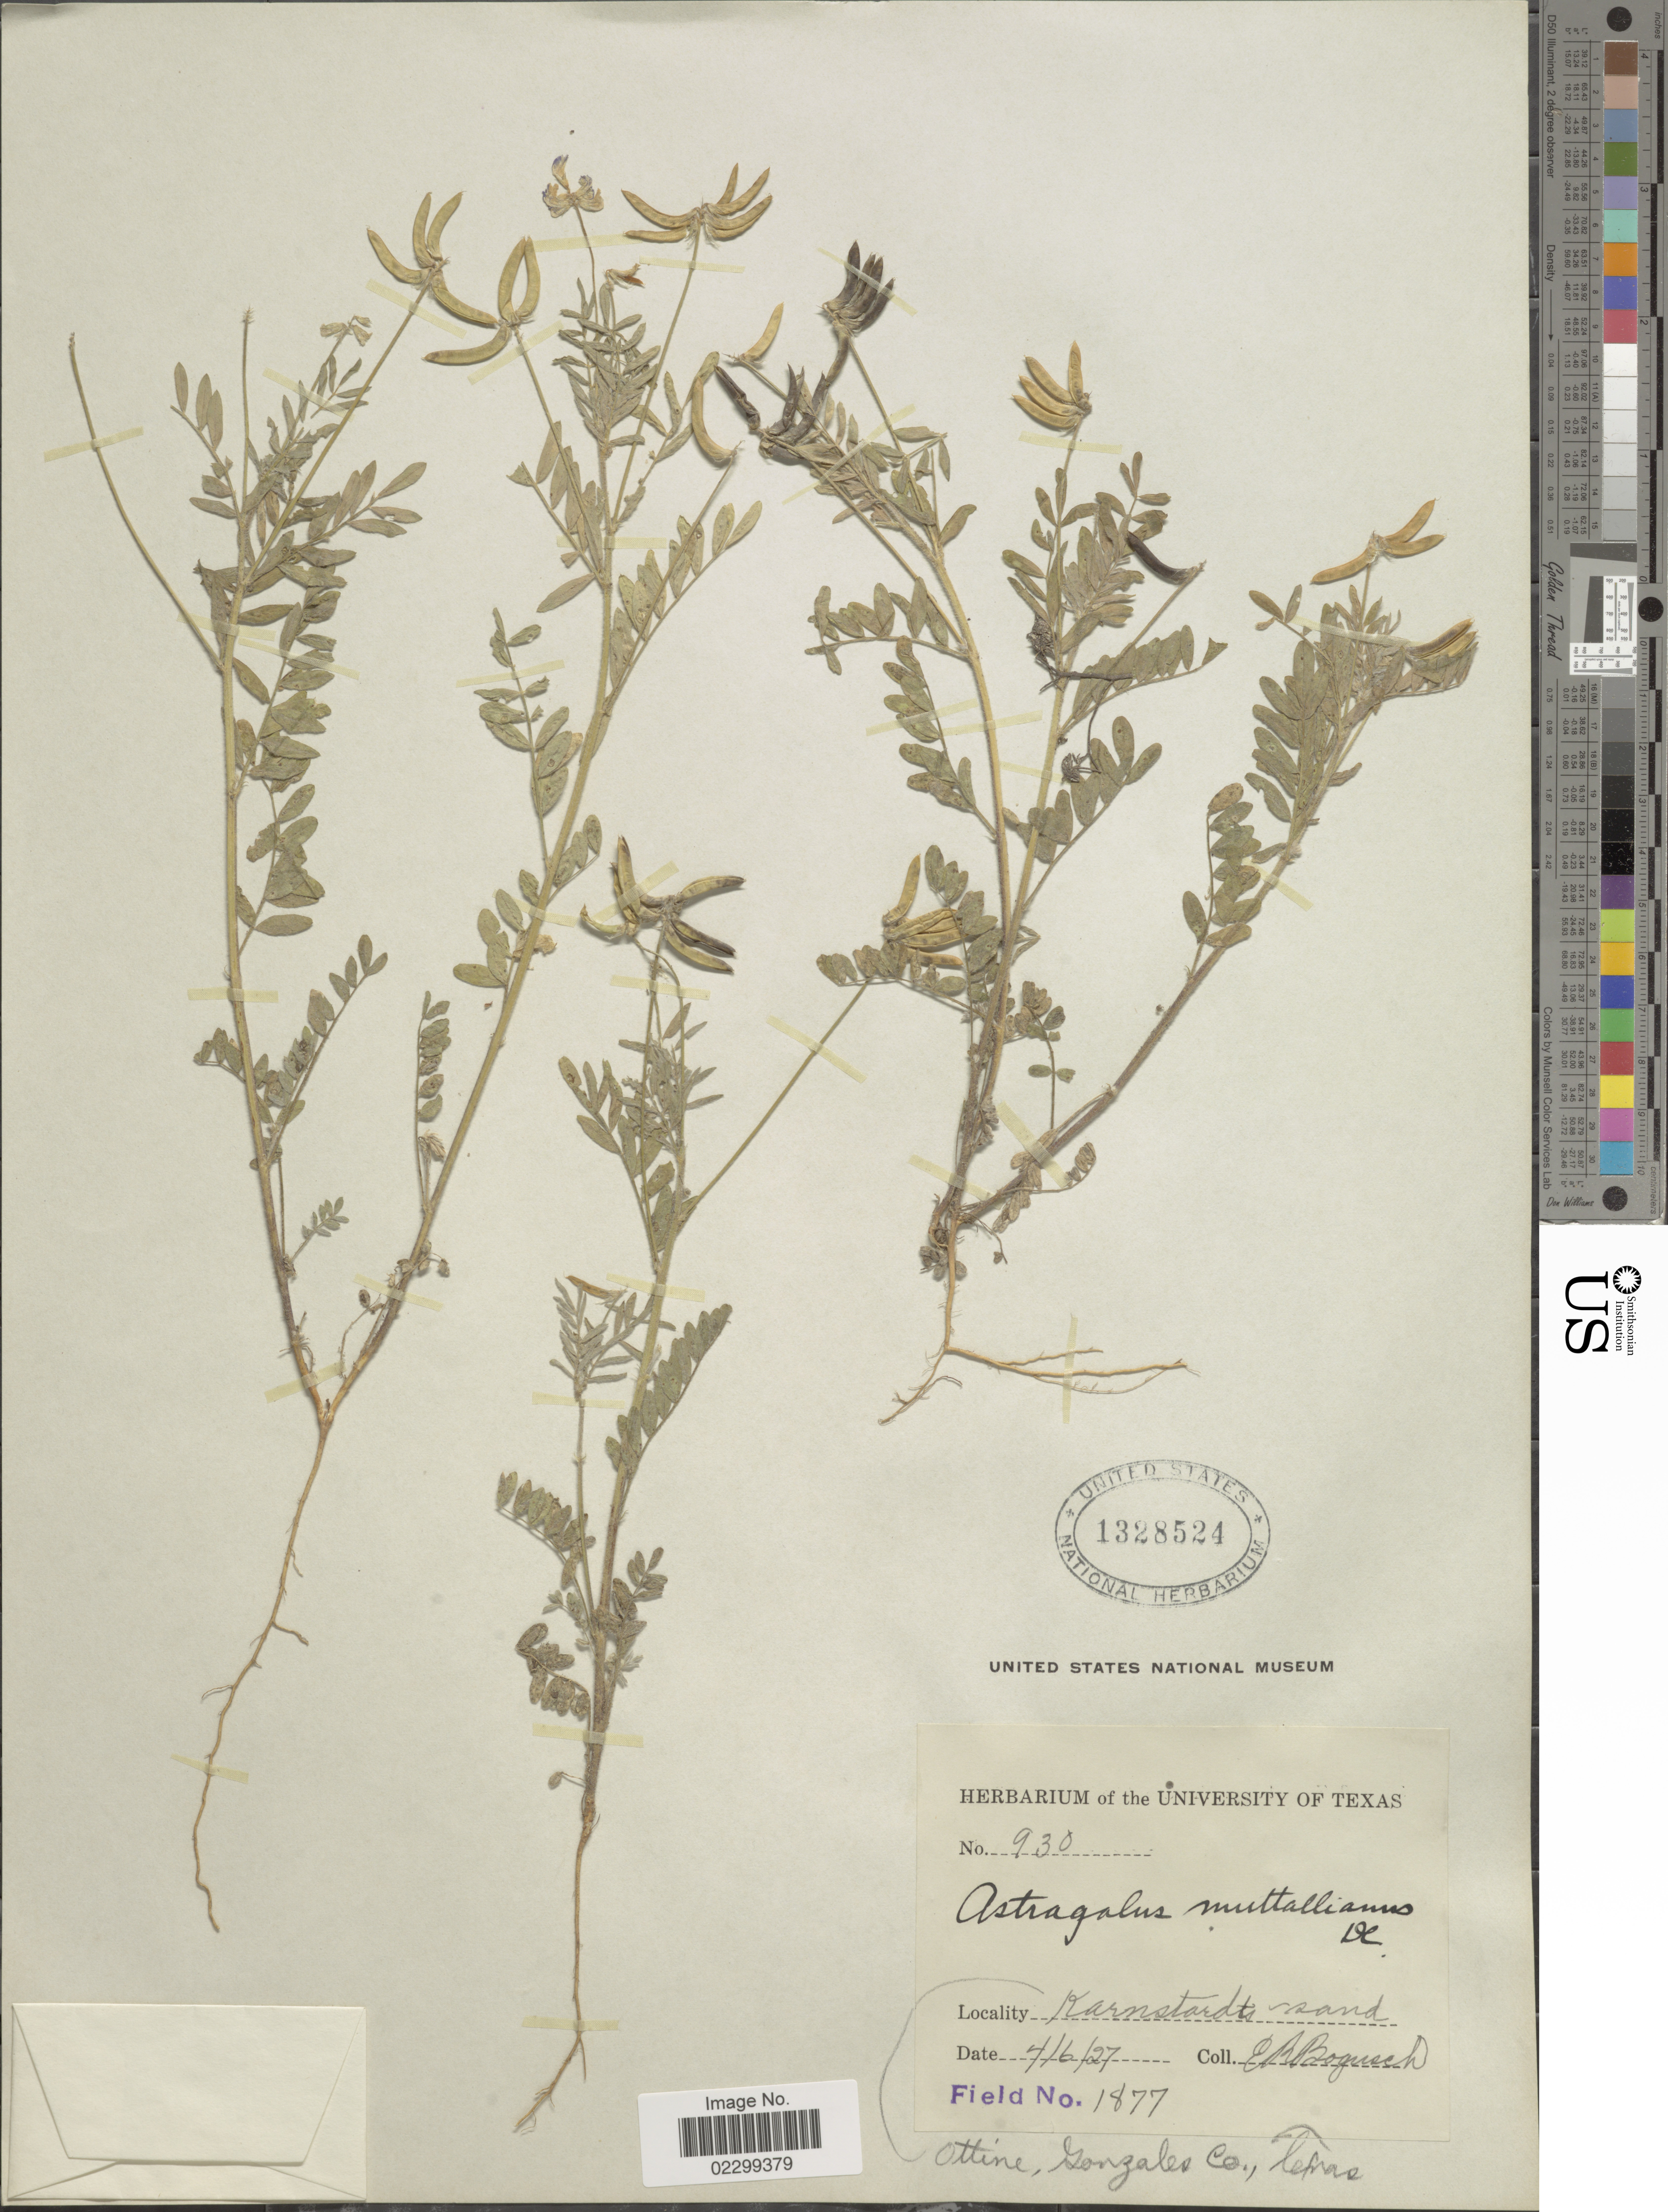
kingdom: Plantae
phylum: Tracheophyta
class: Magnoliopsida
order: Fabales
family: Fabaceae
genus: Astragalus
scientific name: Astragalus austrinus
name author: (Small) O.E. Schulz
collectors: E. Bogusch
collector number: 1877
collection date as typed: Transcribed d/m/y: 6/4/27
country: United States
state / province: Texas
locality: Karnstardt Ottine, Gonzales Co.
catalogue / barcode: US 1328524